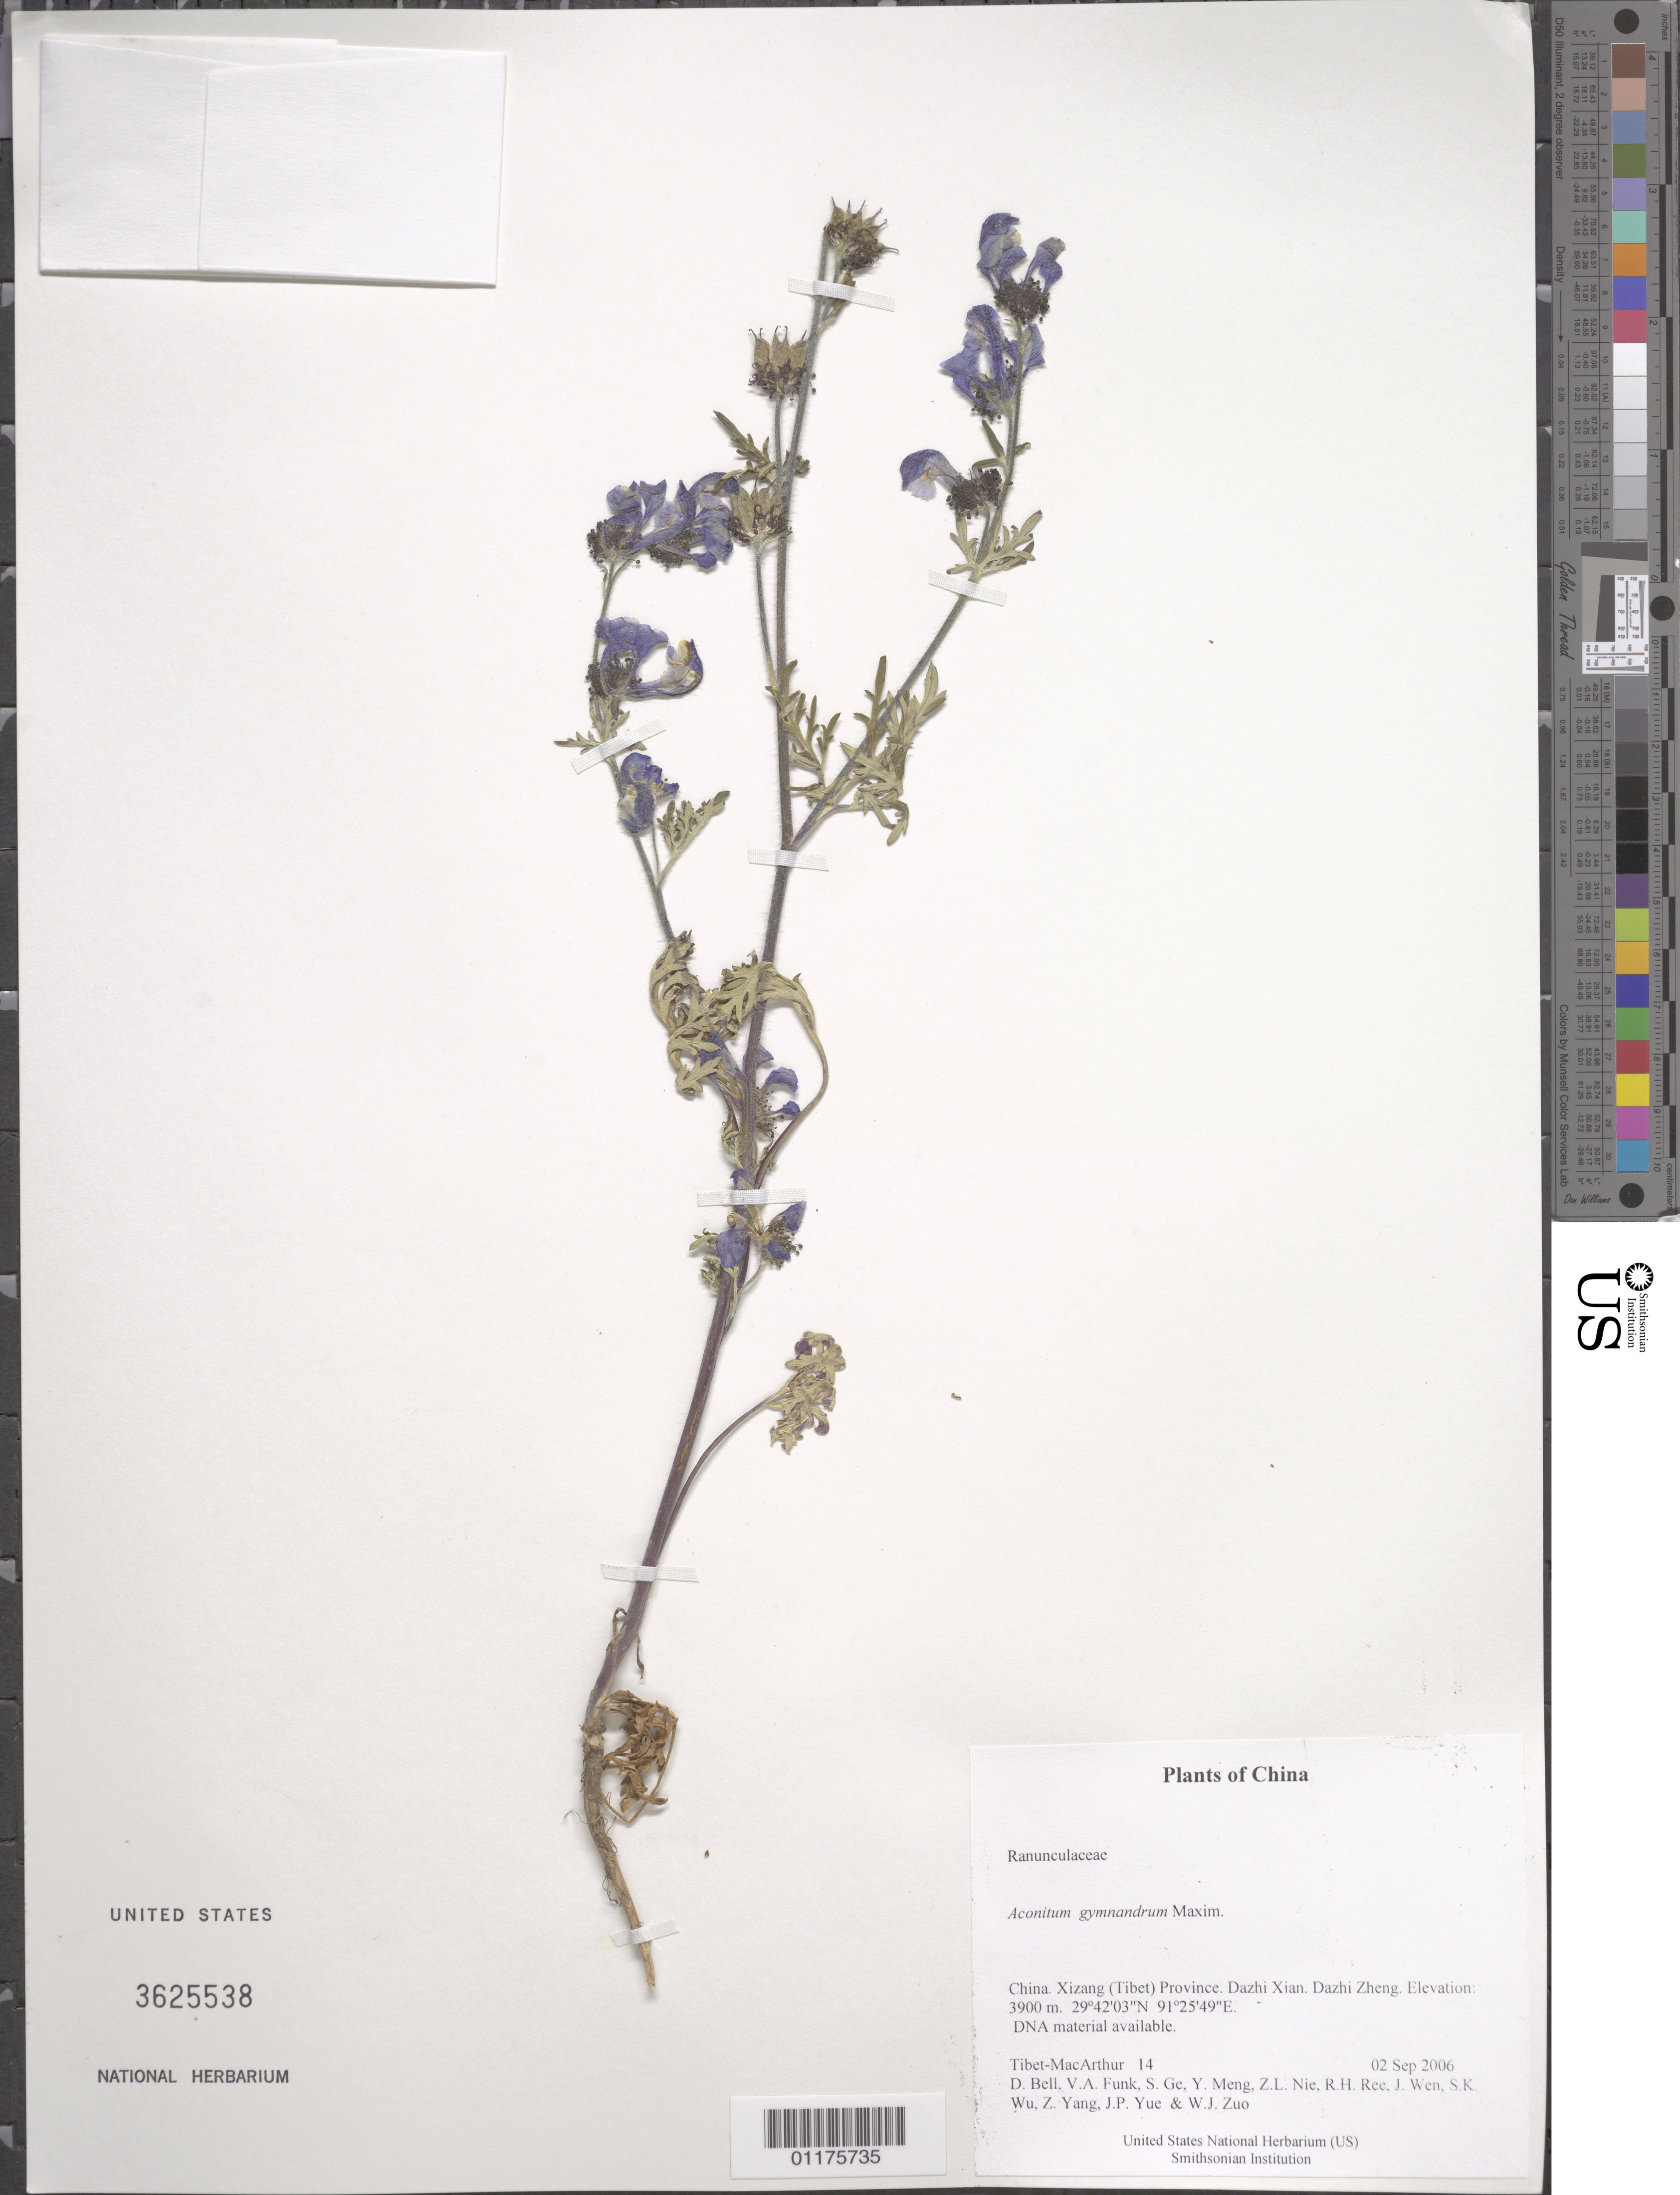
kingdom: Plantae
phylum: Tracheophyta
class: Magnoliopsida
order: Ranunculales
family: Ranunculaceae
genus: Aconitum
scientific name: Aconitum gymnandrum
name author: Maxim.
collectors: Tibet-MacArthur, D. A. Bell, V. Funk, S. Ge, Y. Meng, Z. Nie, R. Ree, J. Wen, S. K. Wu, Z. Yang, J. Yue & W. Zuo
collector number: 14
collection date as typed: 02 Sep 2006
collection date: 2006-09-02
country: China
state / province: Xizang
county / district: Dazhi Xian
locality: Dazhi Zheng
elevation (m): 3900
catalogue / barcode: US 3625538